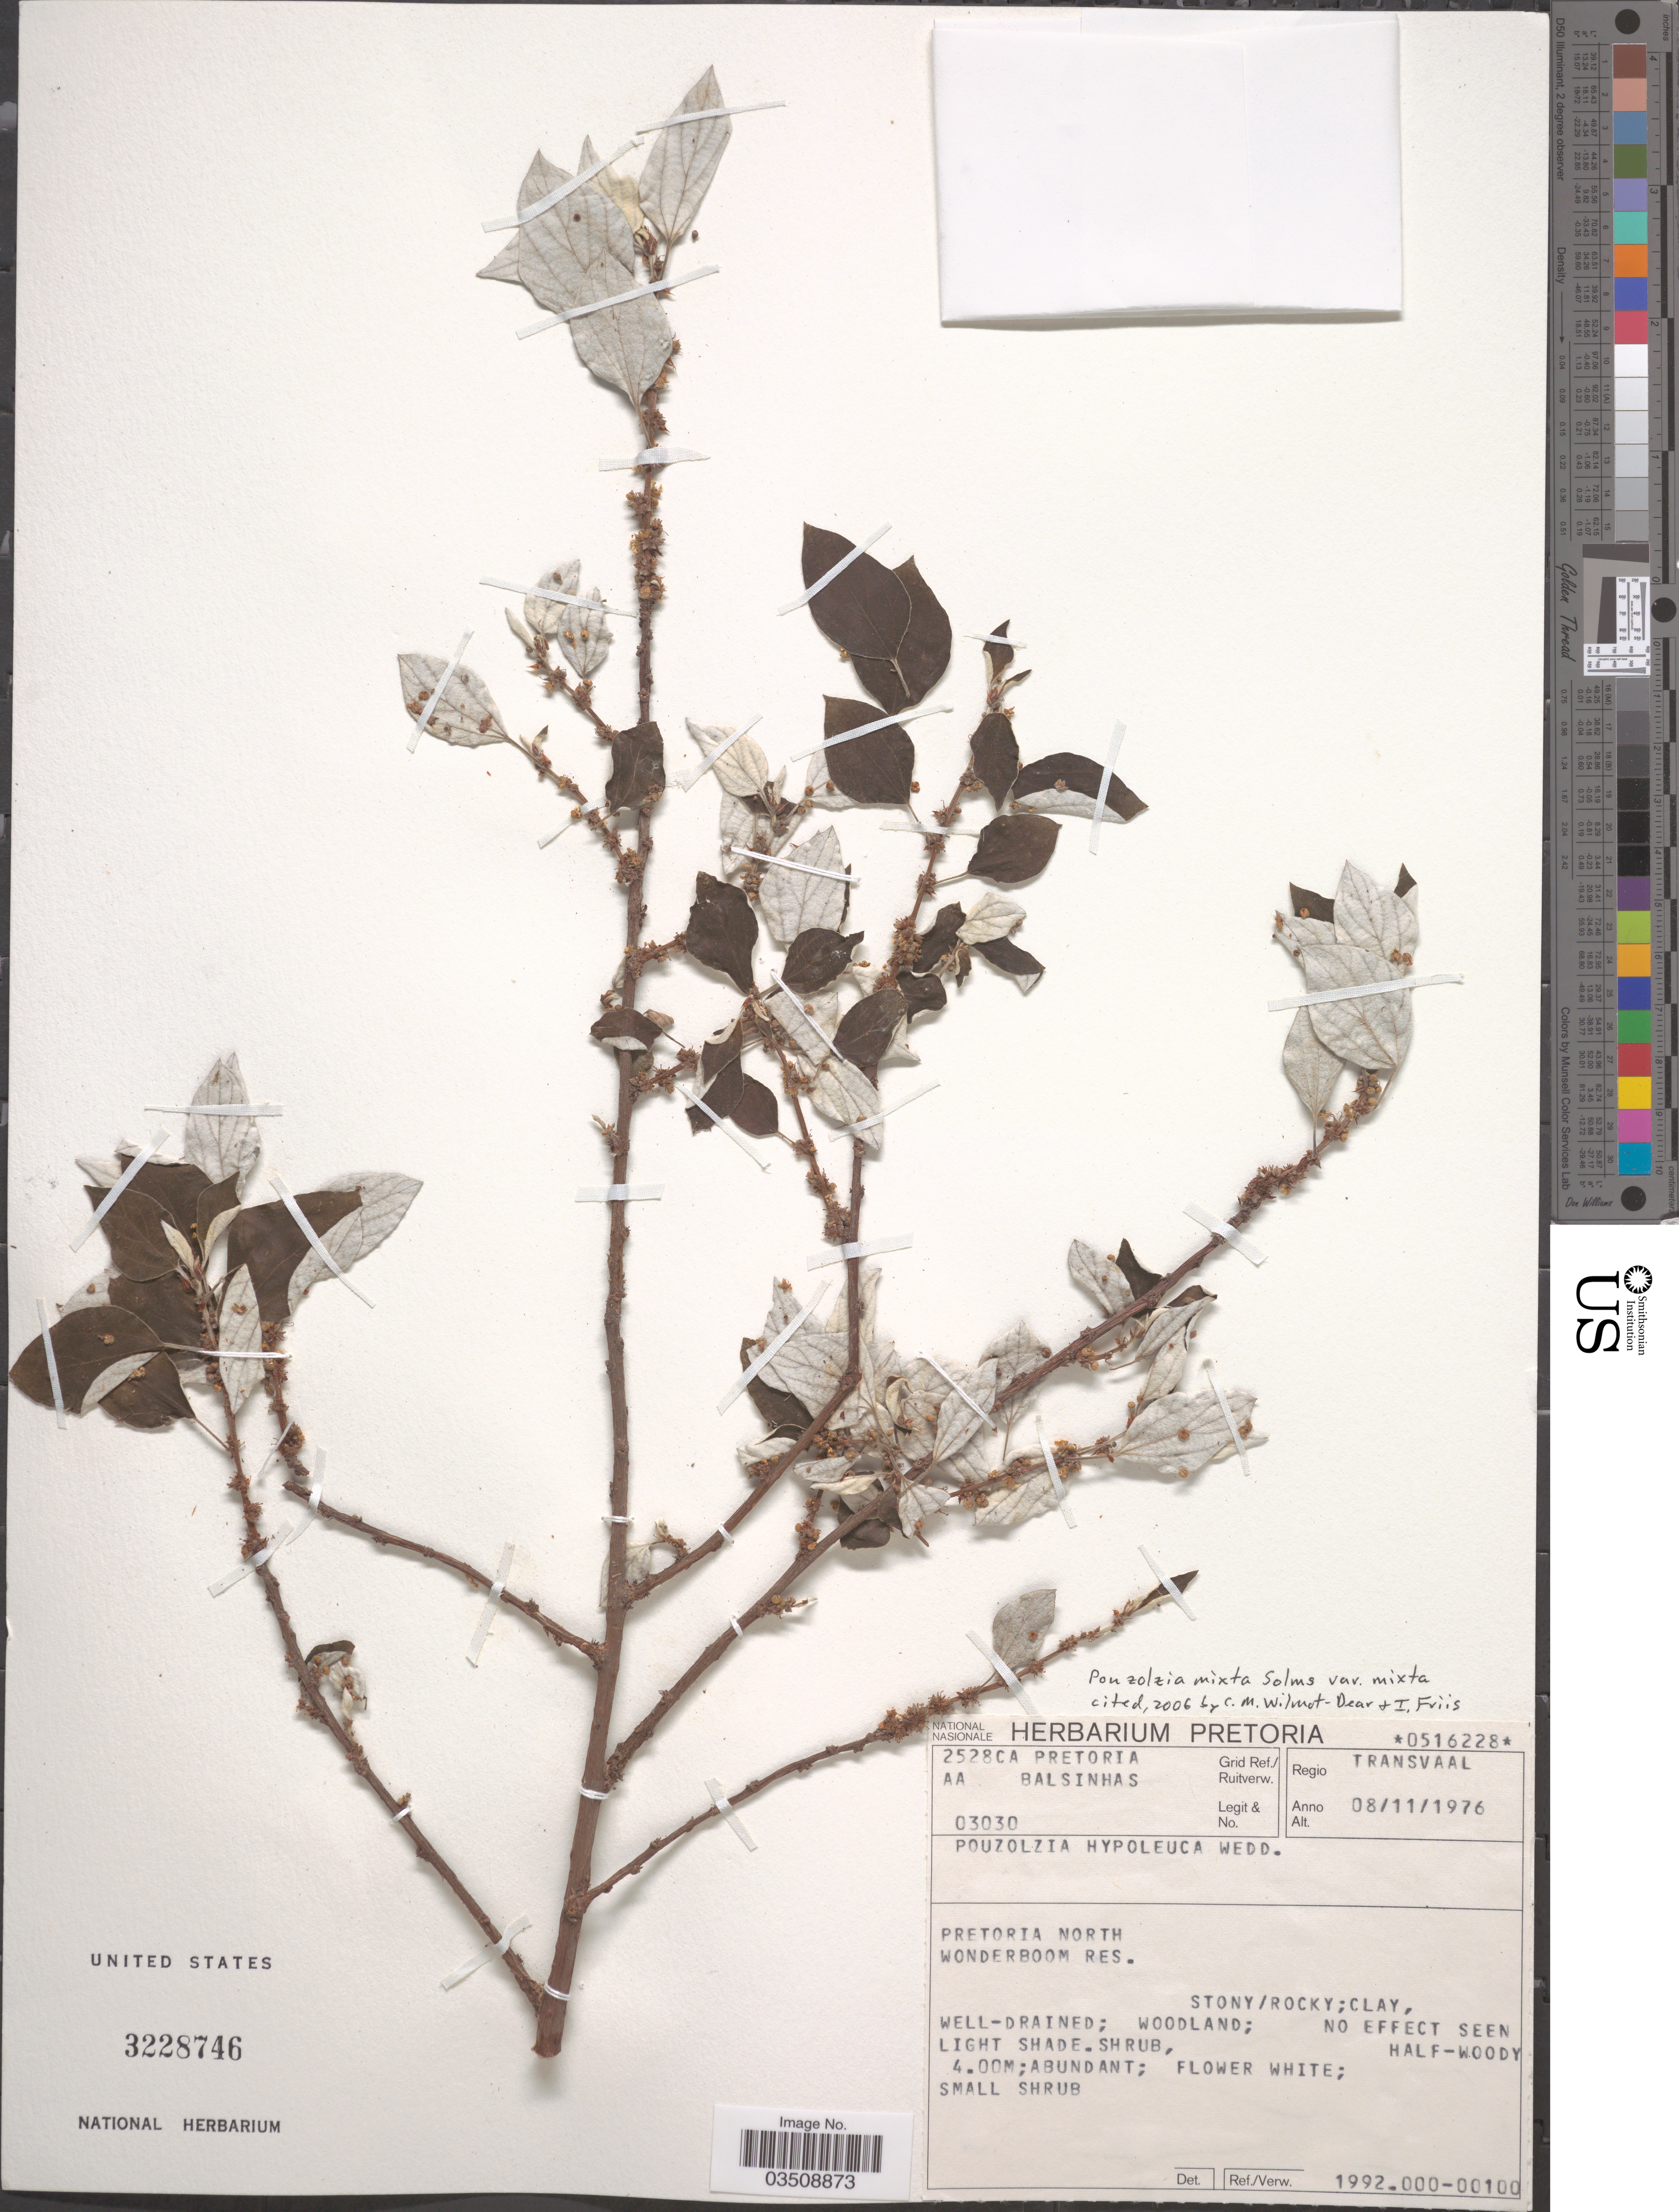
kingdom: Plantae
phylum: Tracheophyta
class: Magnoliopsida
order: Rosales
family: Urticaceae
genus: Pouzolzia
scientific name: Pouzolzia mixta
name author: Solms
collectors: A. A. Balsinhas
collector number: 03030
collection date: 1976-11-08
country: South Africa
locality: Grid Ref./ Ruitverw. 2528CA PRETORIA. Regio Transvaal. Pretoria North. Wonderboom Res.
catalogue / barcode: US 3228746